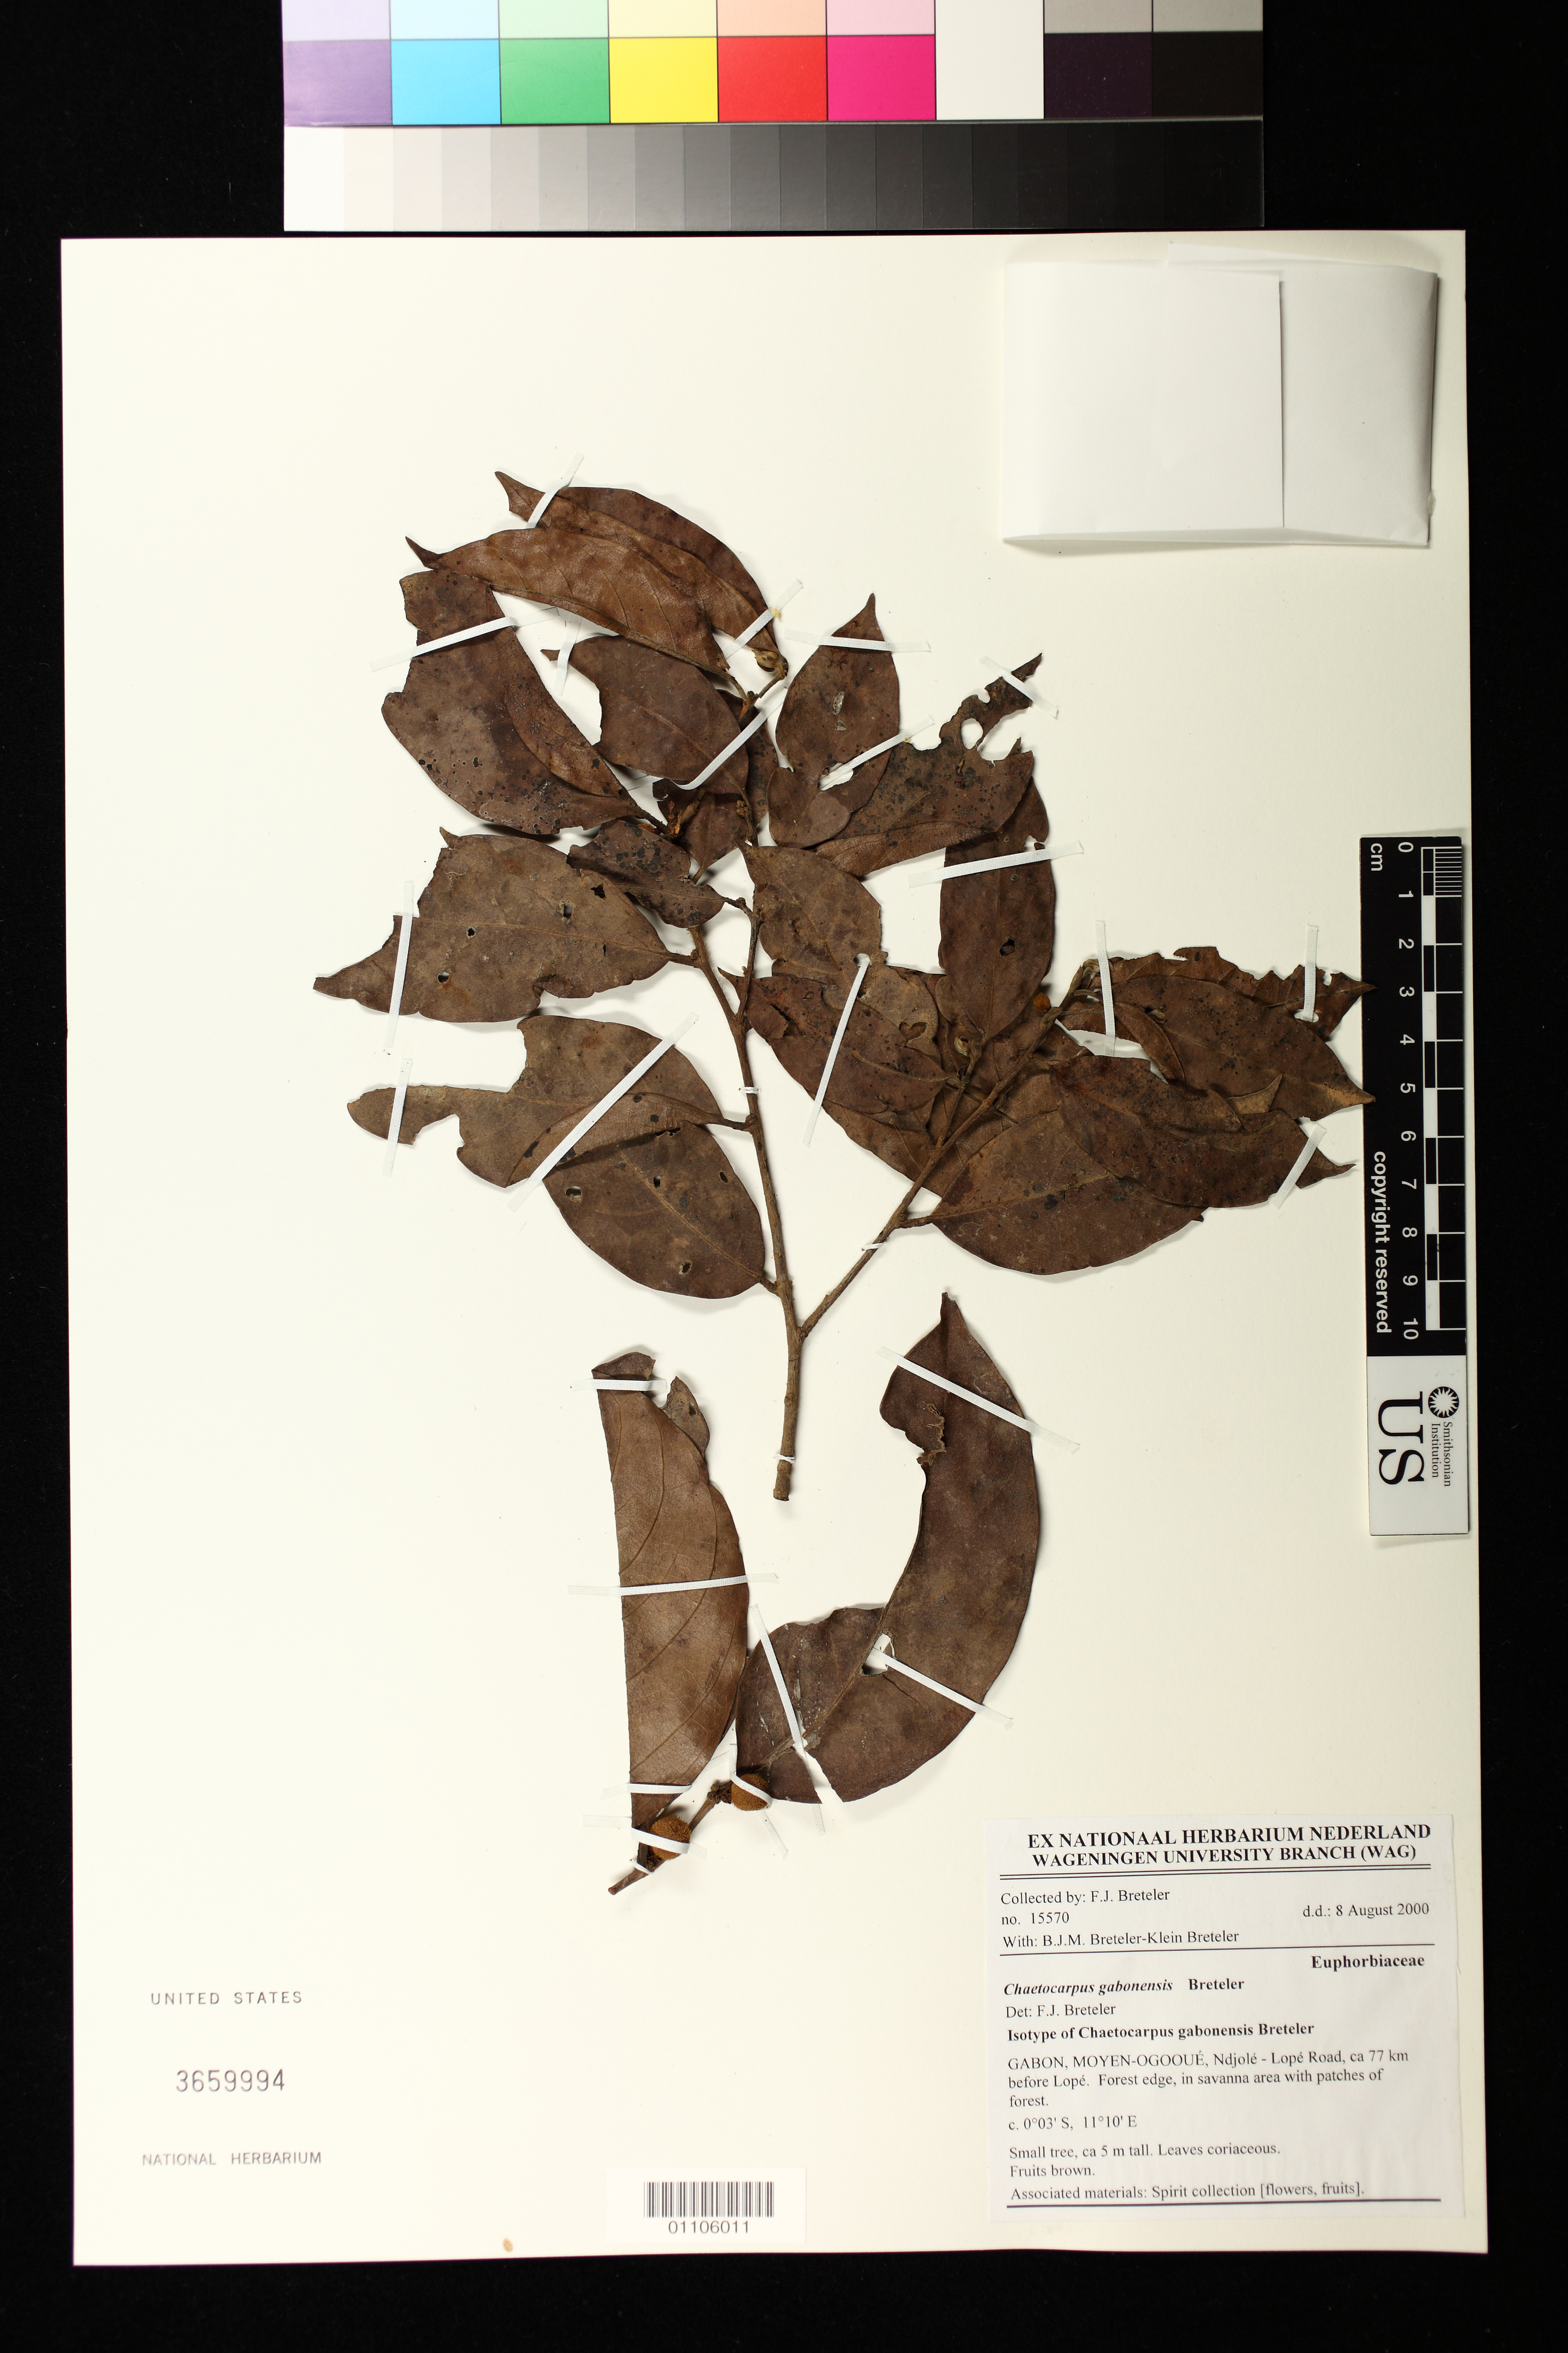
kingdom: Plantae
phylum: Tracheophyta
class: Magnoliopsida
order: Malpighiales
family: Peraceae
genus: Chaetocarpus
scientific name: Chaetocarpus gabonensis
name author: Breteler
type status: Isotype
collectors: F. J. Breteler & B. J. M. Breteler-Klein Breteler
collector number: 15570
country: Gabon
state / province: Moyen-Ogooué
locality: Moyen-Ogooué, Ndjolé-Lopé Road, ca. 77 km before Lopé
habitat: Forest edge, in savanna area with patches of forest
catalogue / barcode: US 3659994